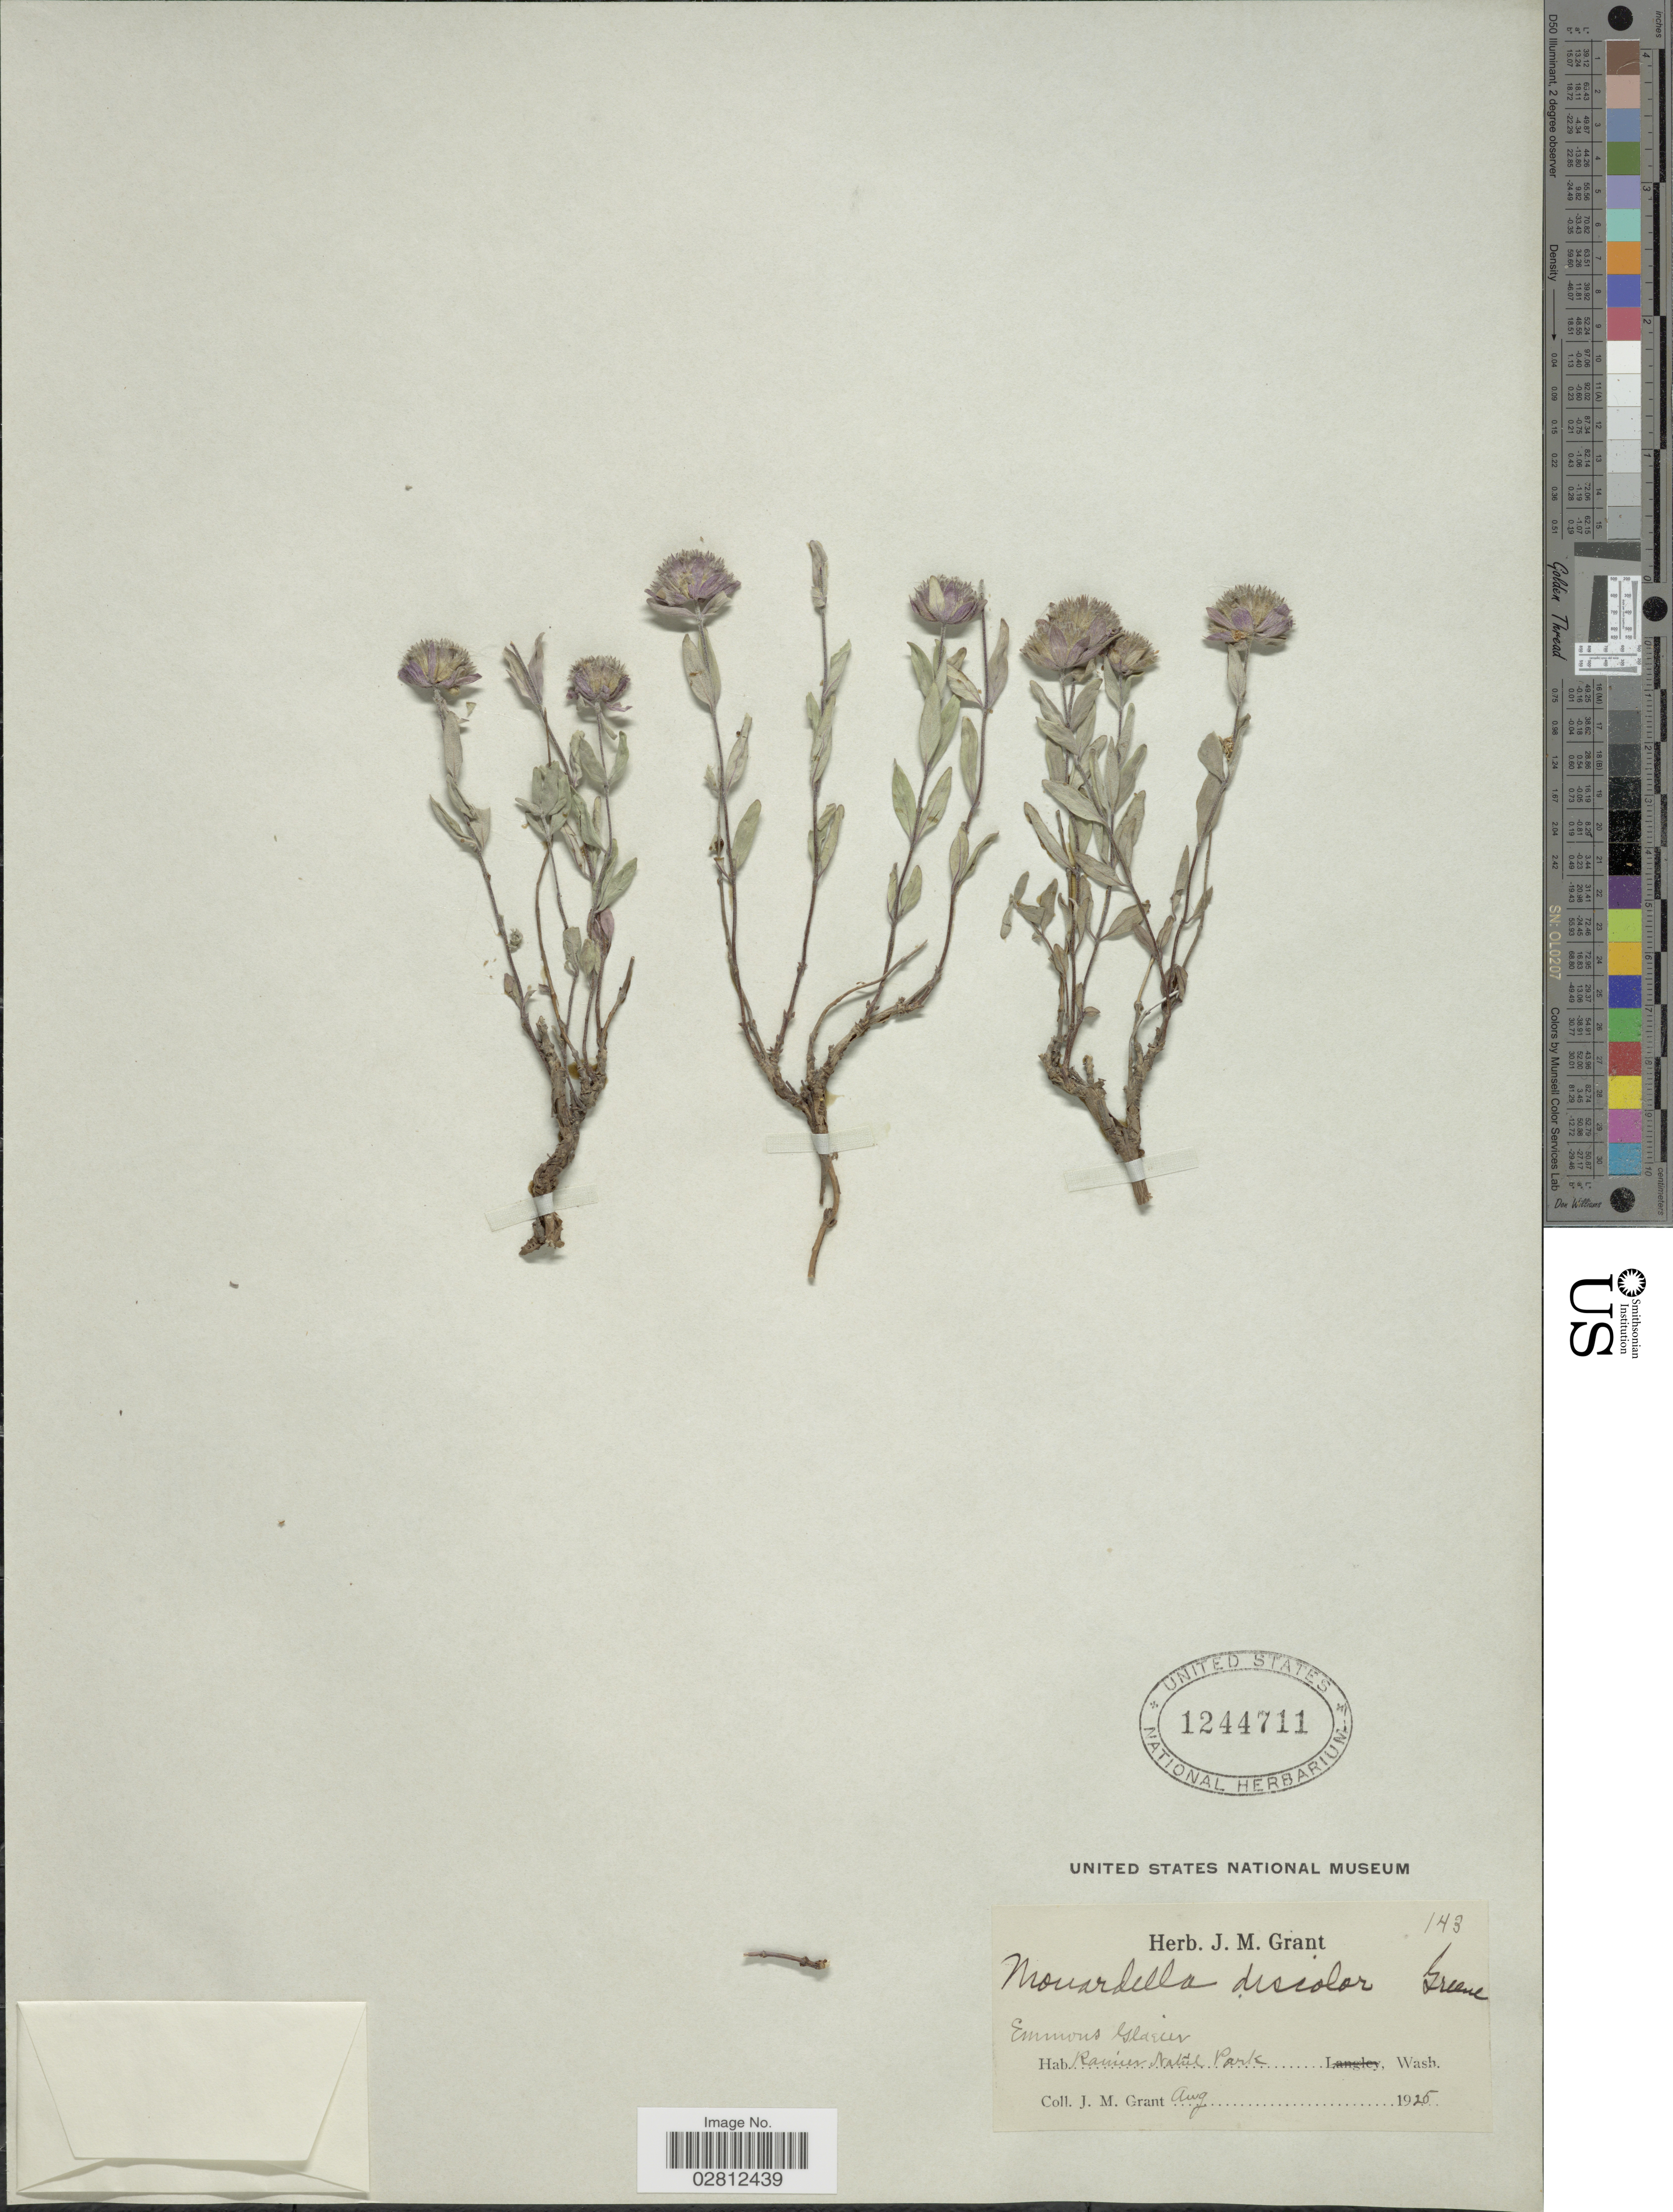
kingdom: Plantae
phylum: Tracheophyta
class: Magnoliopsida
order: Lamiales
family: Lamiaceae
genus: Monardella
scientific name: Monardella discolor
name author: S.W. Greene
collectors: J. M. Grant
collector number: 143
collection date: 1925-08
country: United States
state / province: Washington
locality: Emmons Glacier. Rainier Natn'l Park.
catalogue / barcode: US 1244711